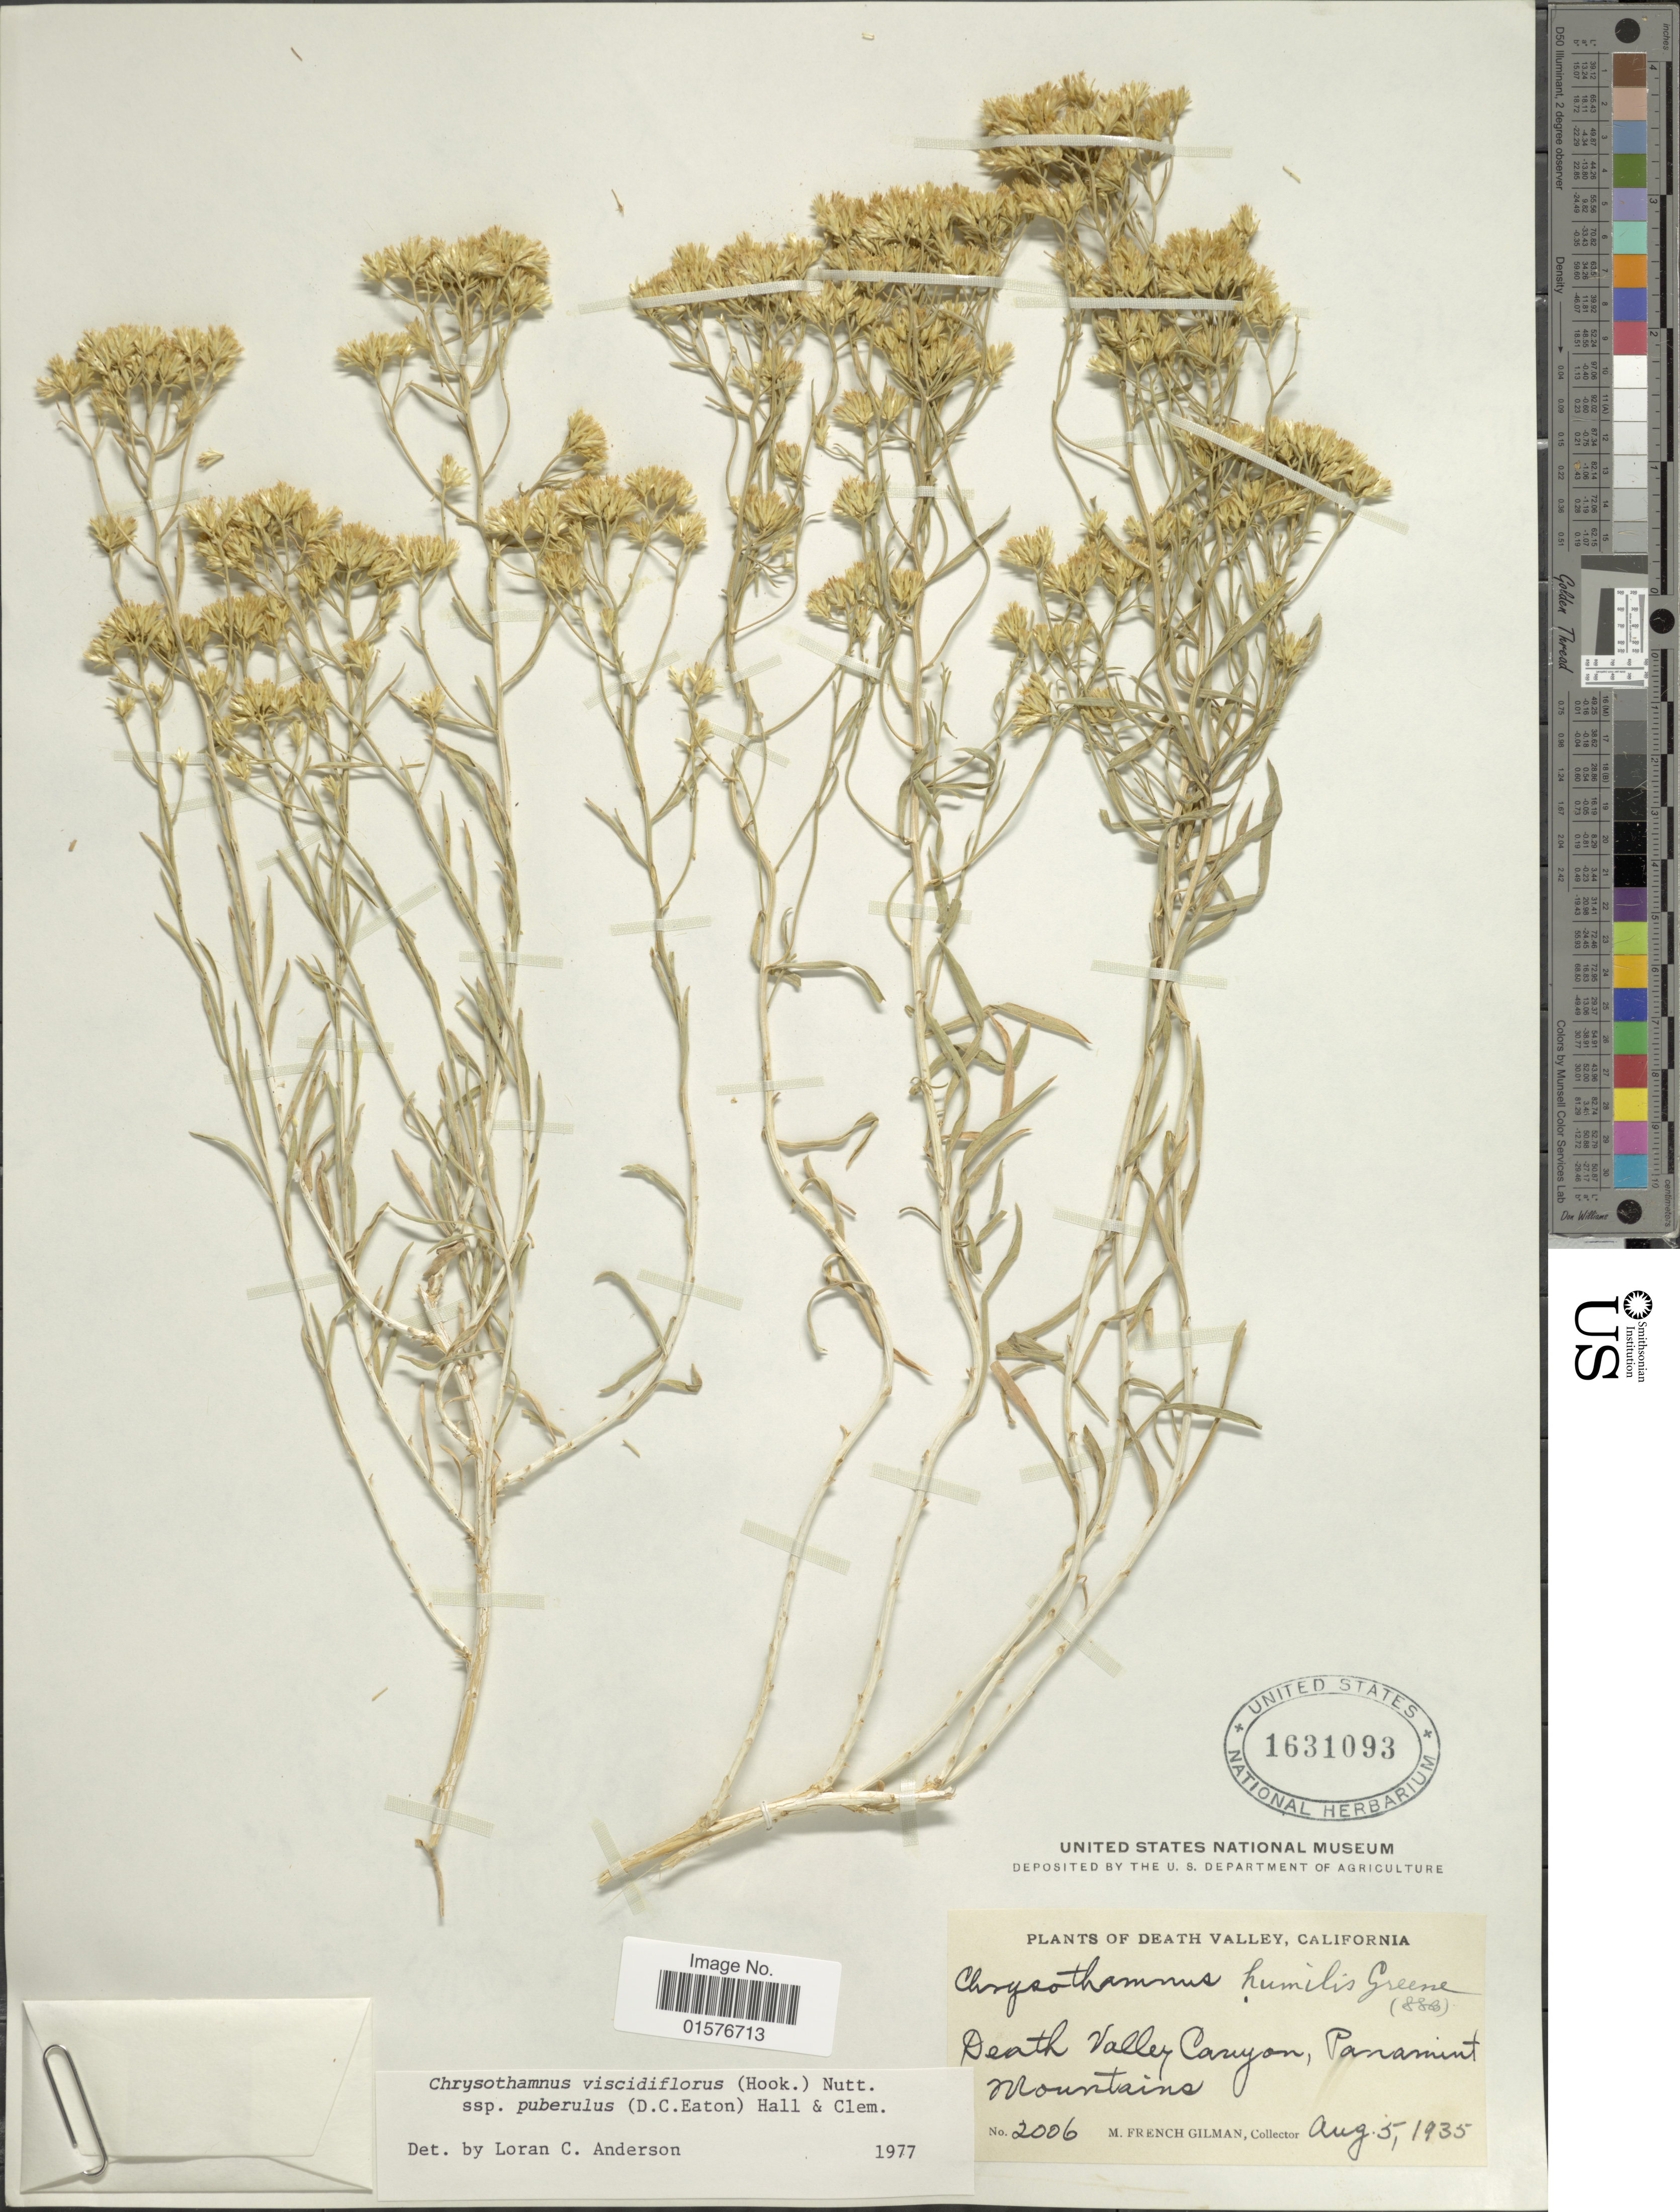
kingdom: Plantae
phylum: Tracheophyta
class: Magnoliopsida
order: Asterales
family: Asteraceae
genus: Chrysothamnus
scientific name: Chrysothamnus viscidiflorus subsp. puberulus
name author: (D.C. Eaton) H.M. Hall & Clem.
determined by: Urbatsch, Lowell E., Curator (LSU), Louisiana State University (UNITED STATES)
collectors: M. F. Gilman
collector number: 2006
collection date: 1935-08-05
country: United States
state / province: California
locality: Death Valley, Death Valley Canyon, Panamint Mountains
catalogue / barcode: US 1631093